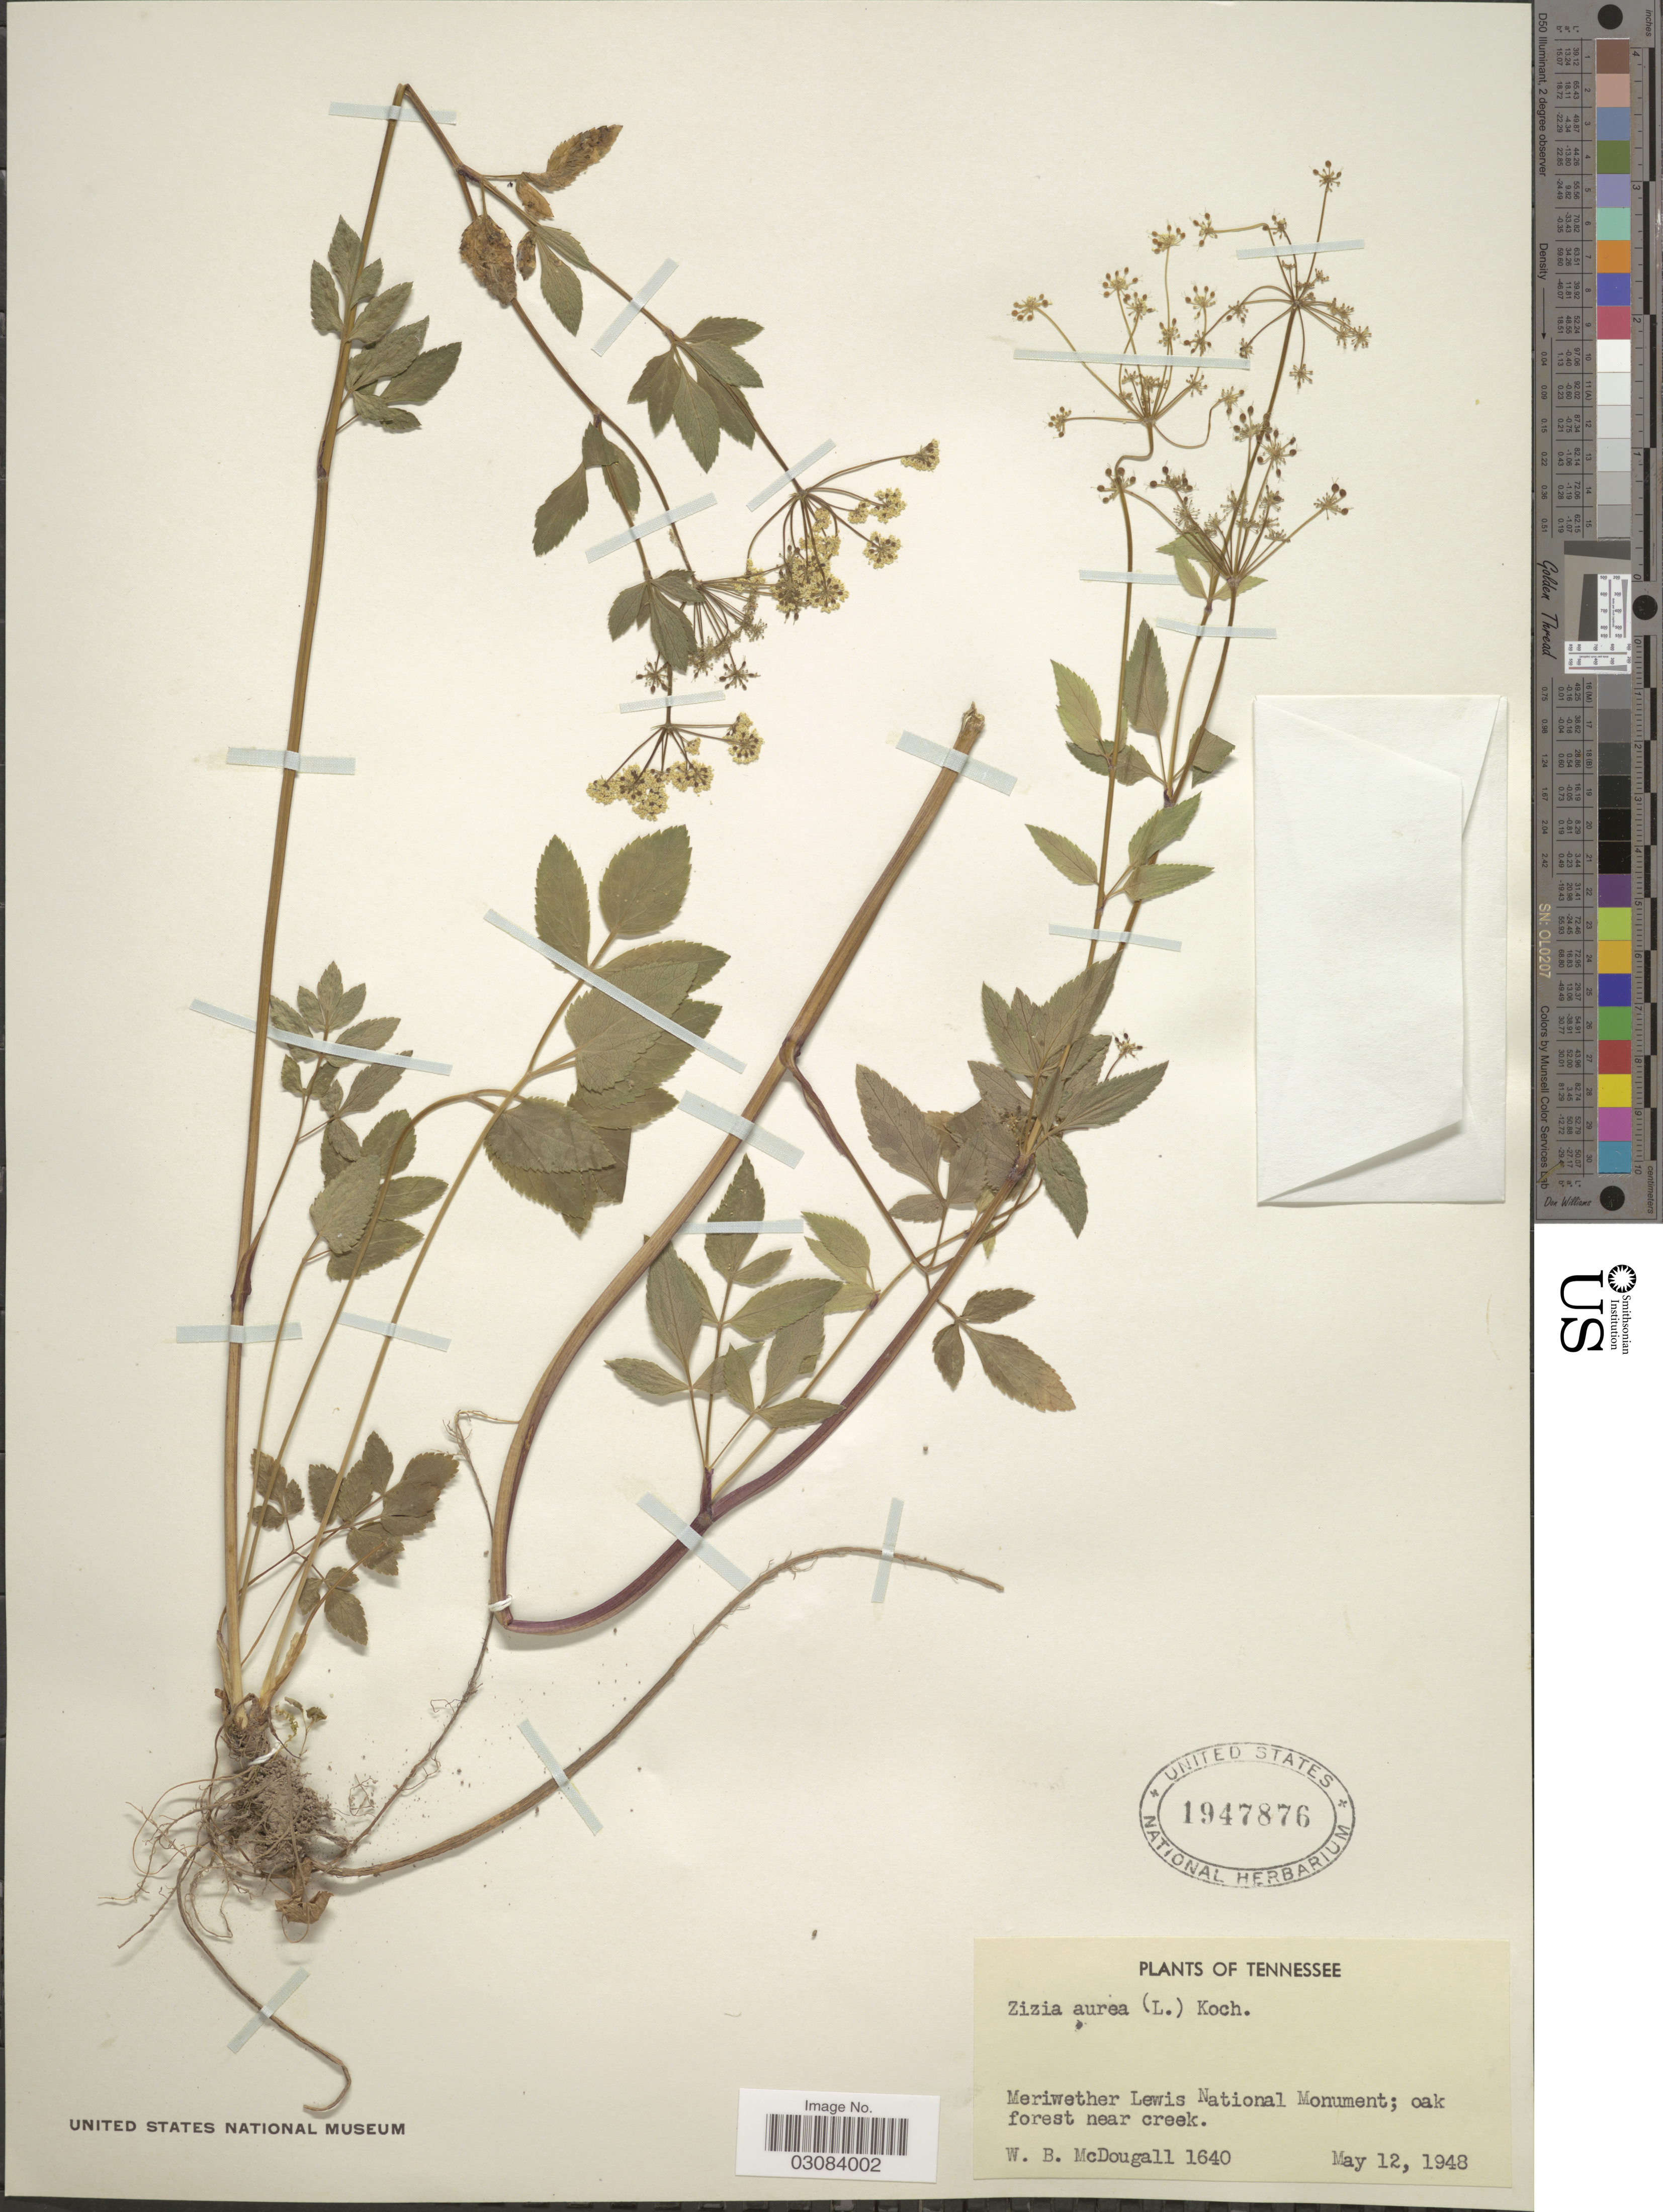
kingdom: Plantae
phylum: Tracheophyta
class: Magnoliopsida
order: Apiales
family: Apiaceae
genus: Zizia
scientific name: Zizia aurea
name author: (L.) Koch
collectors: W. B. McDougall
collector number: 1640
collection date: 1948-05-12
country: United States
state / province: Tennessee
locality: Meriwether Lewis National Monument; oak forest near creek.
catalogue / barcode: US 1947876